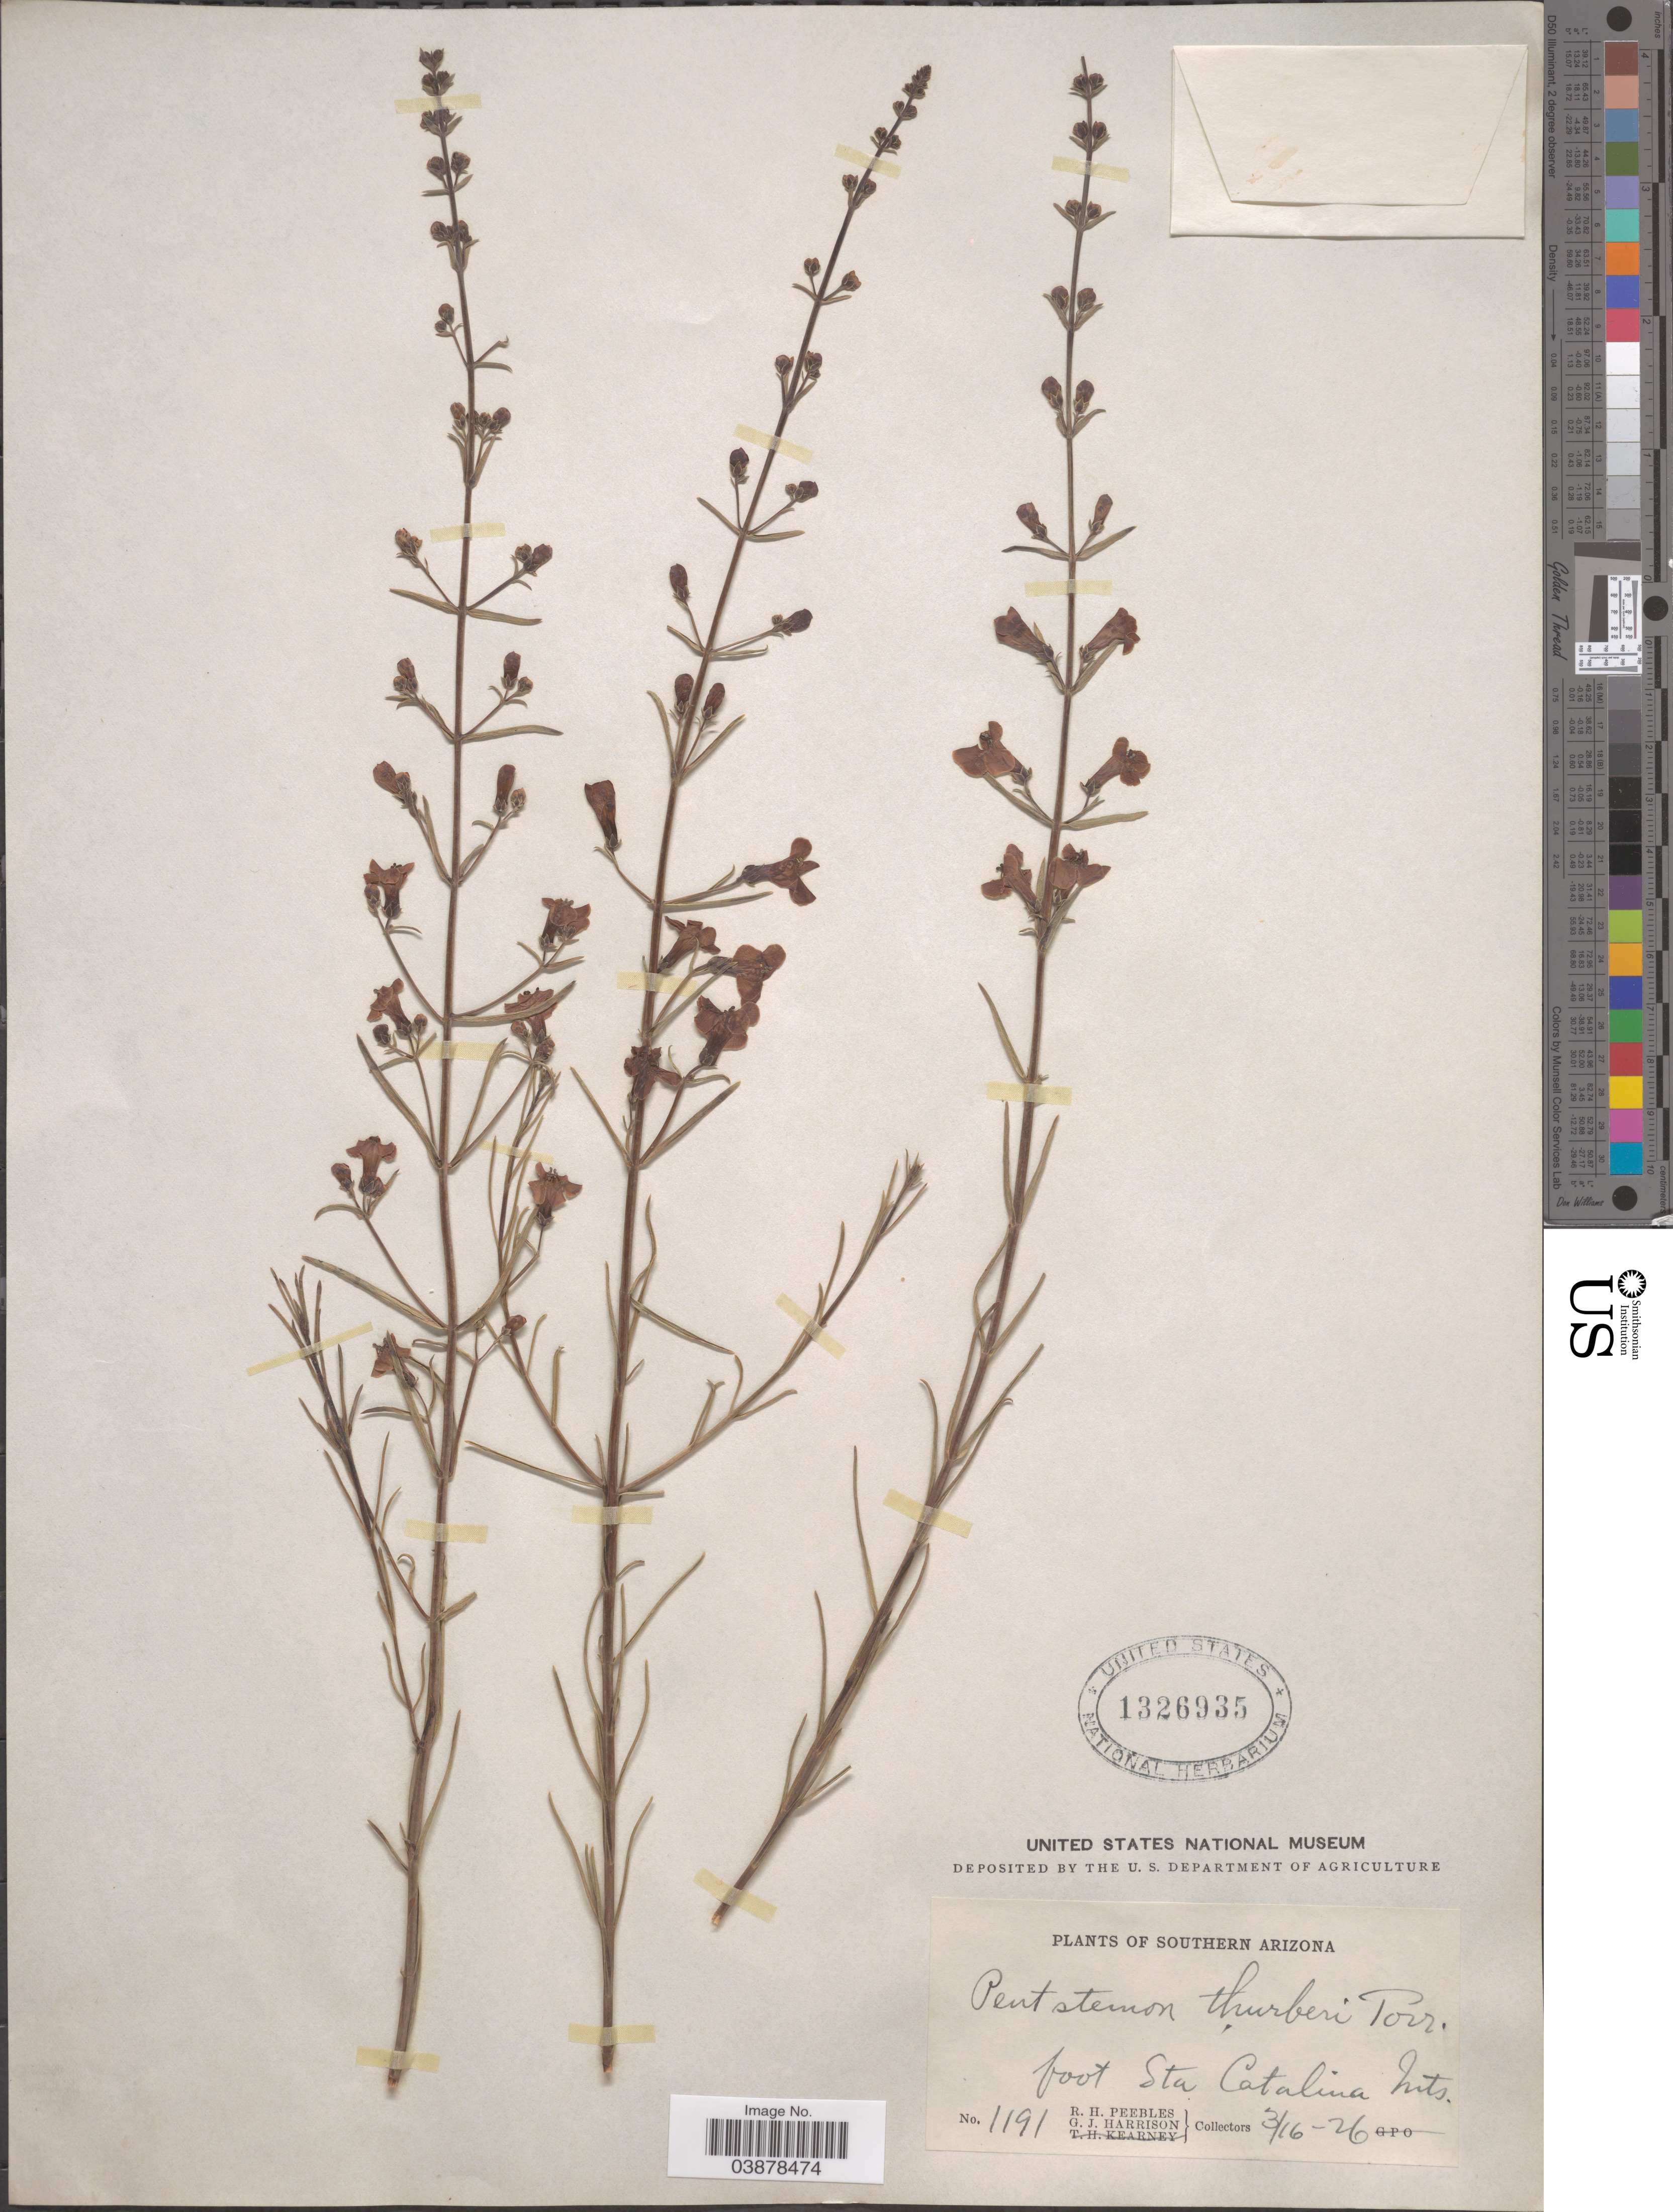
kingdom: Plantae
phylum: Tracheophyta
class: Magnoliopsida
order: Lamiales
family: Plantaginaceae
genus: Penstemon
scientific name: Penstemon thurberi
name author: Torr.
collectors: R. H. Peebles & G. J. Harrison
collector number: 1191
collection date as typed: Transcribed d/m/y: 16/3/26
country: United States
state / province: Arizona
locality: Southern Arizona. Foot Sta Catalina Mts.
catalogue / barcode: US 1326935